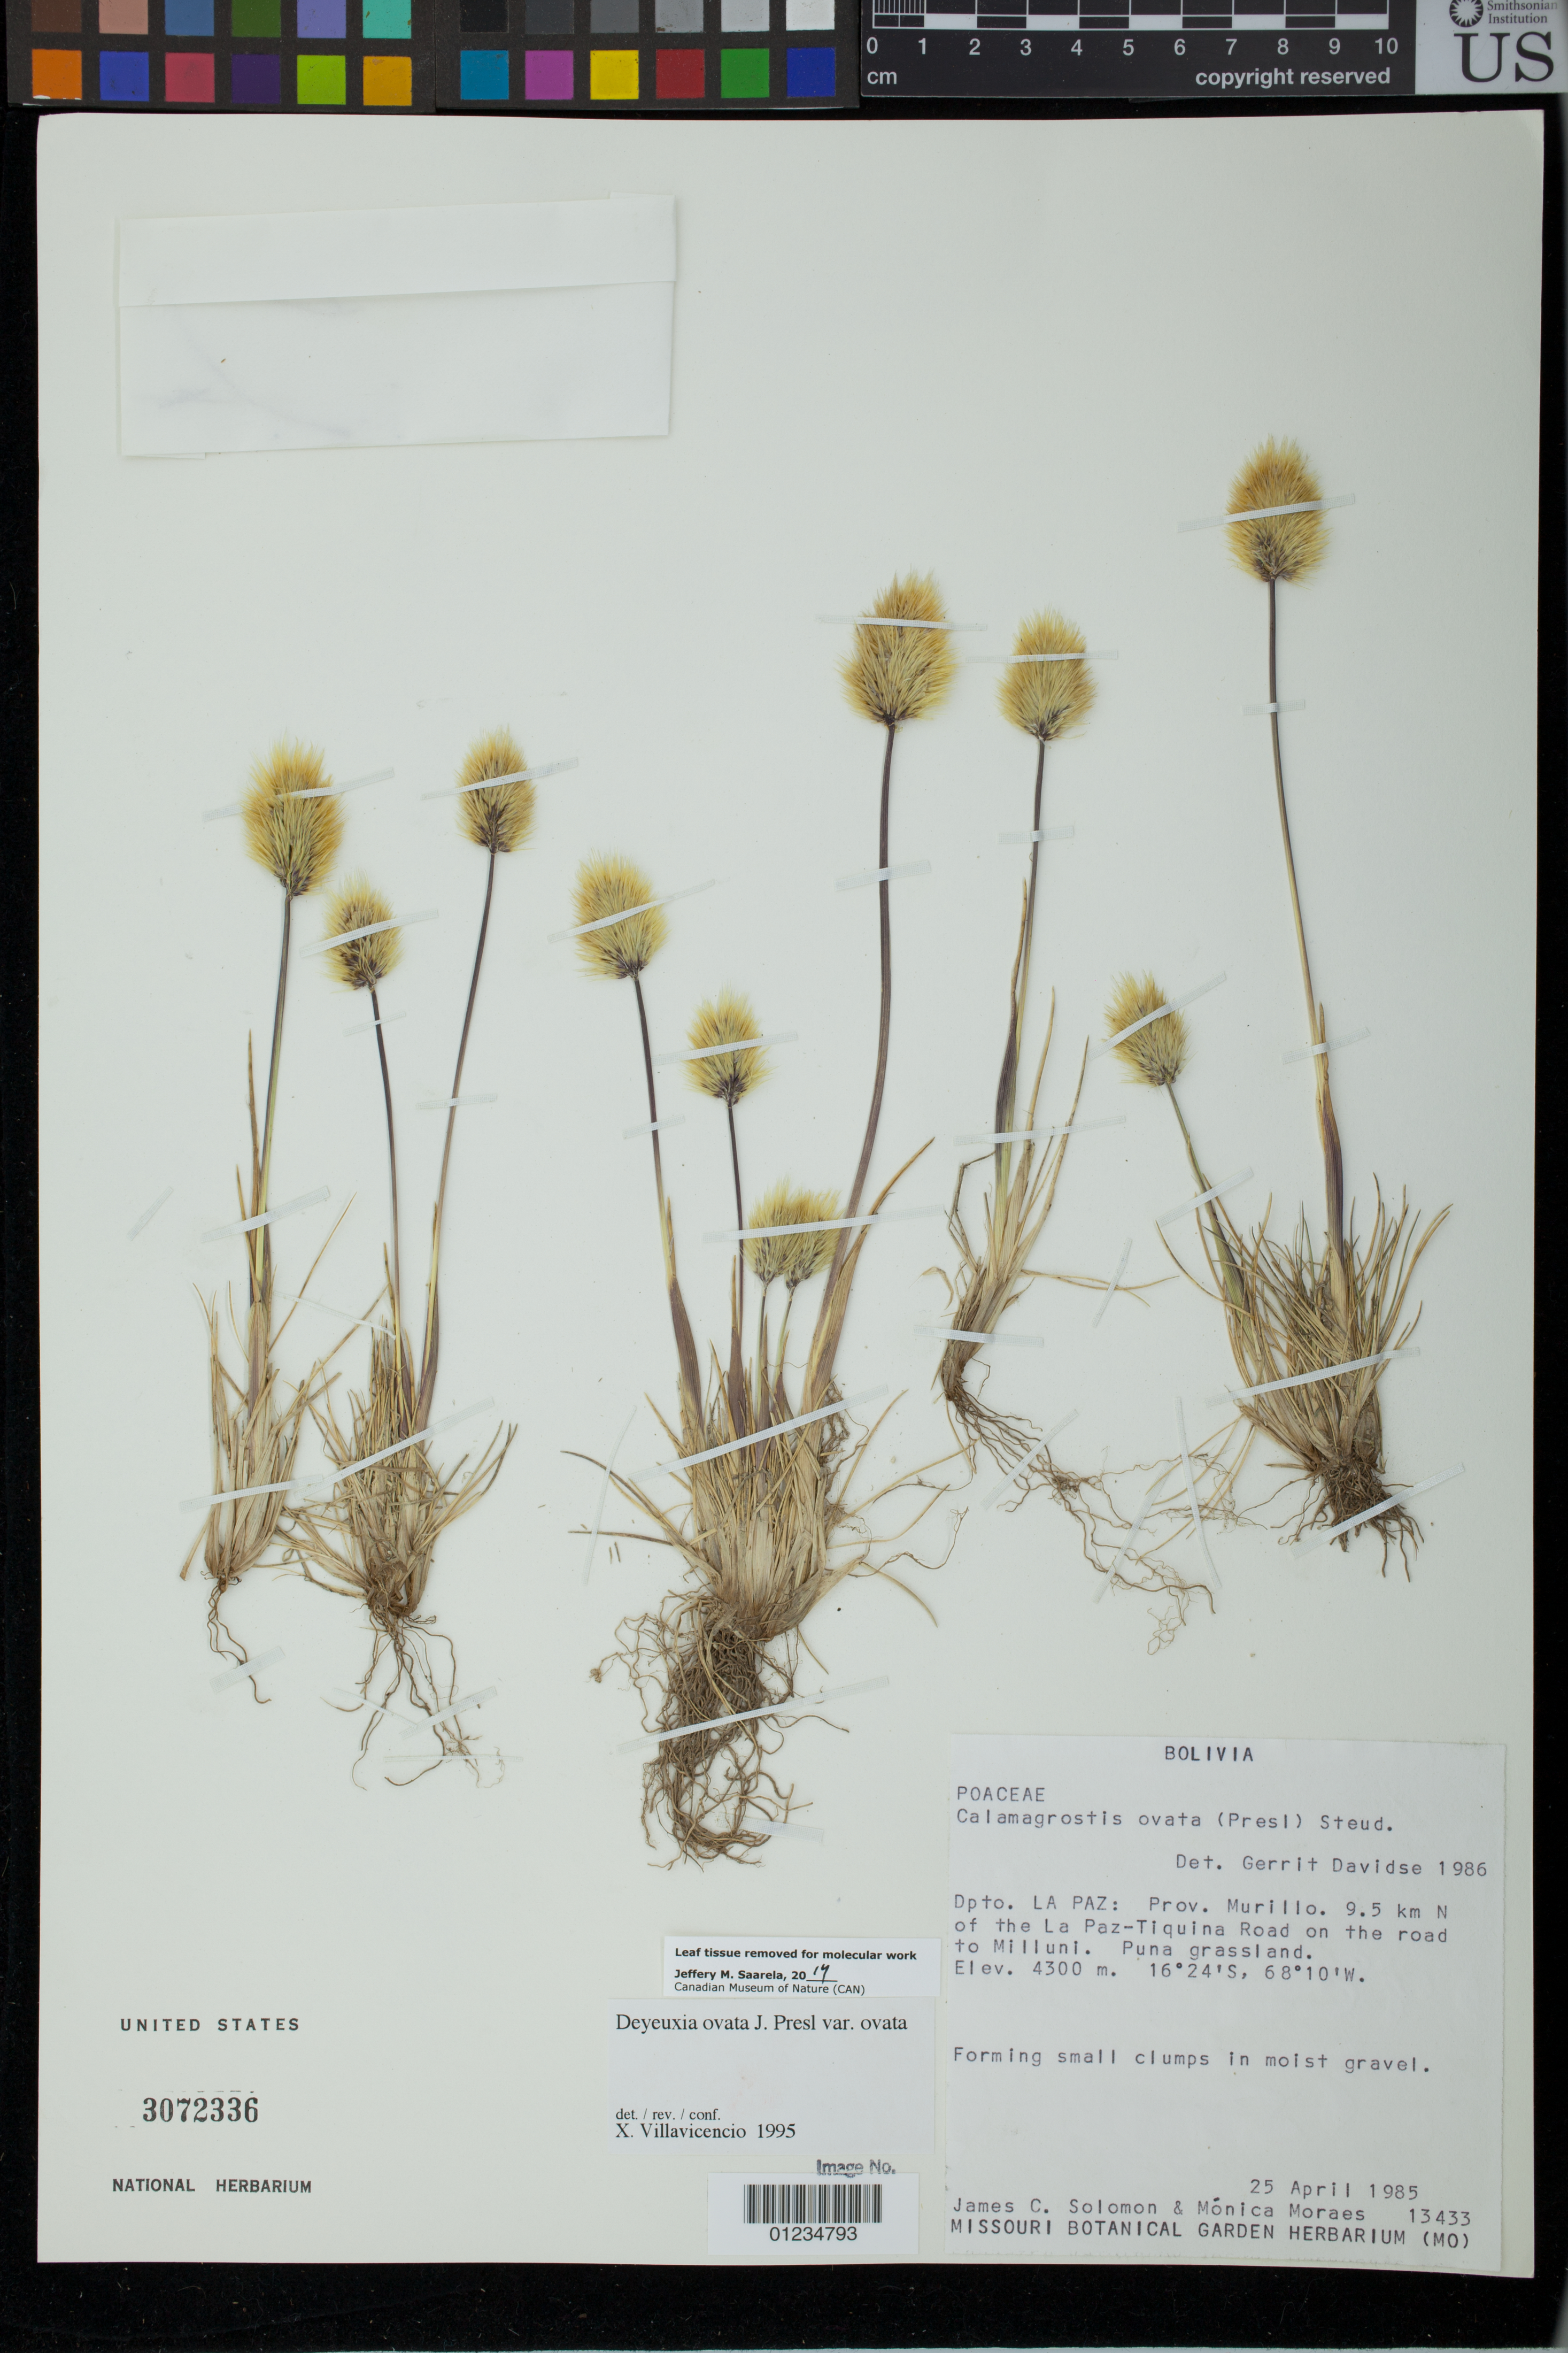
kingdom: Plantae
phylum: Tracheophyta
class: Liliopsida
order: Poales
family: Poaceae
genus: Deyeuxia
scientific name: Deyeuxia ovata var. ovata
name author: J. Presl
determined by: Villavicencio, X.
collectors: J. C. Solomon & M. Moraes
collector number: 13433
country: Bolivia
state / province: La Paz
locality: Prov. Murillo. 9.5 km N of the La Paz-Tiquina Road on the road to Milluni.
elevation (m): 4300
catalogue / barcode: US 3072336